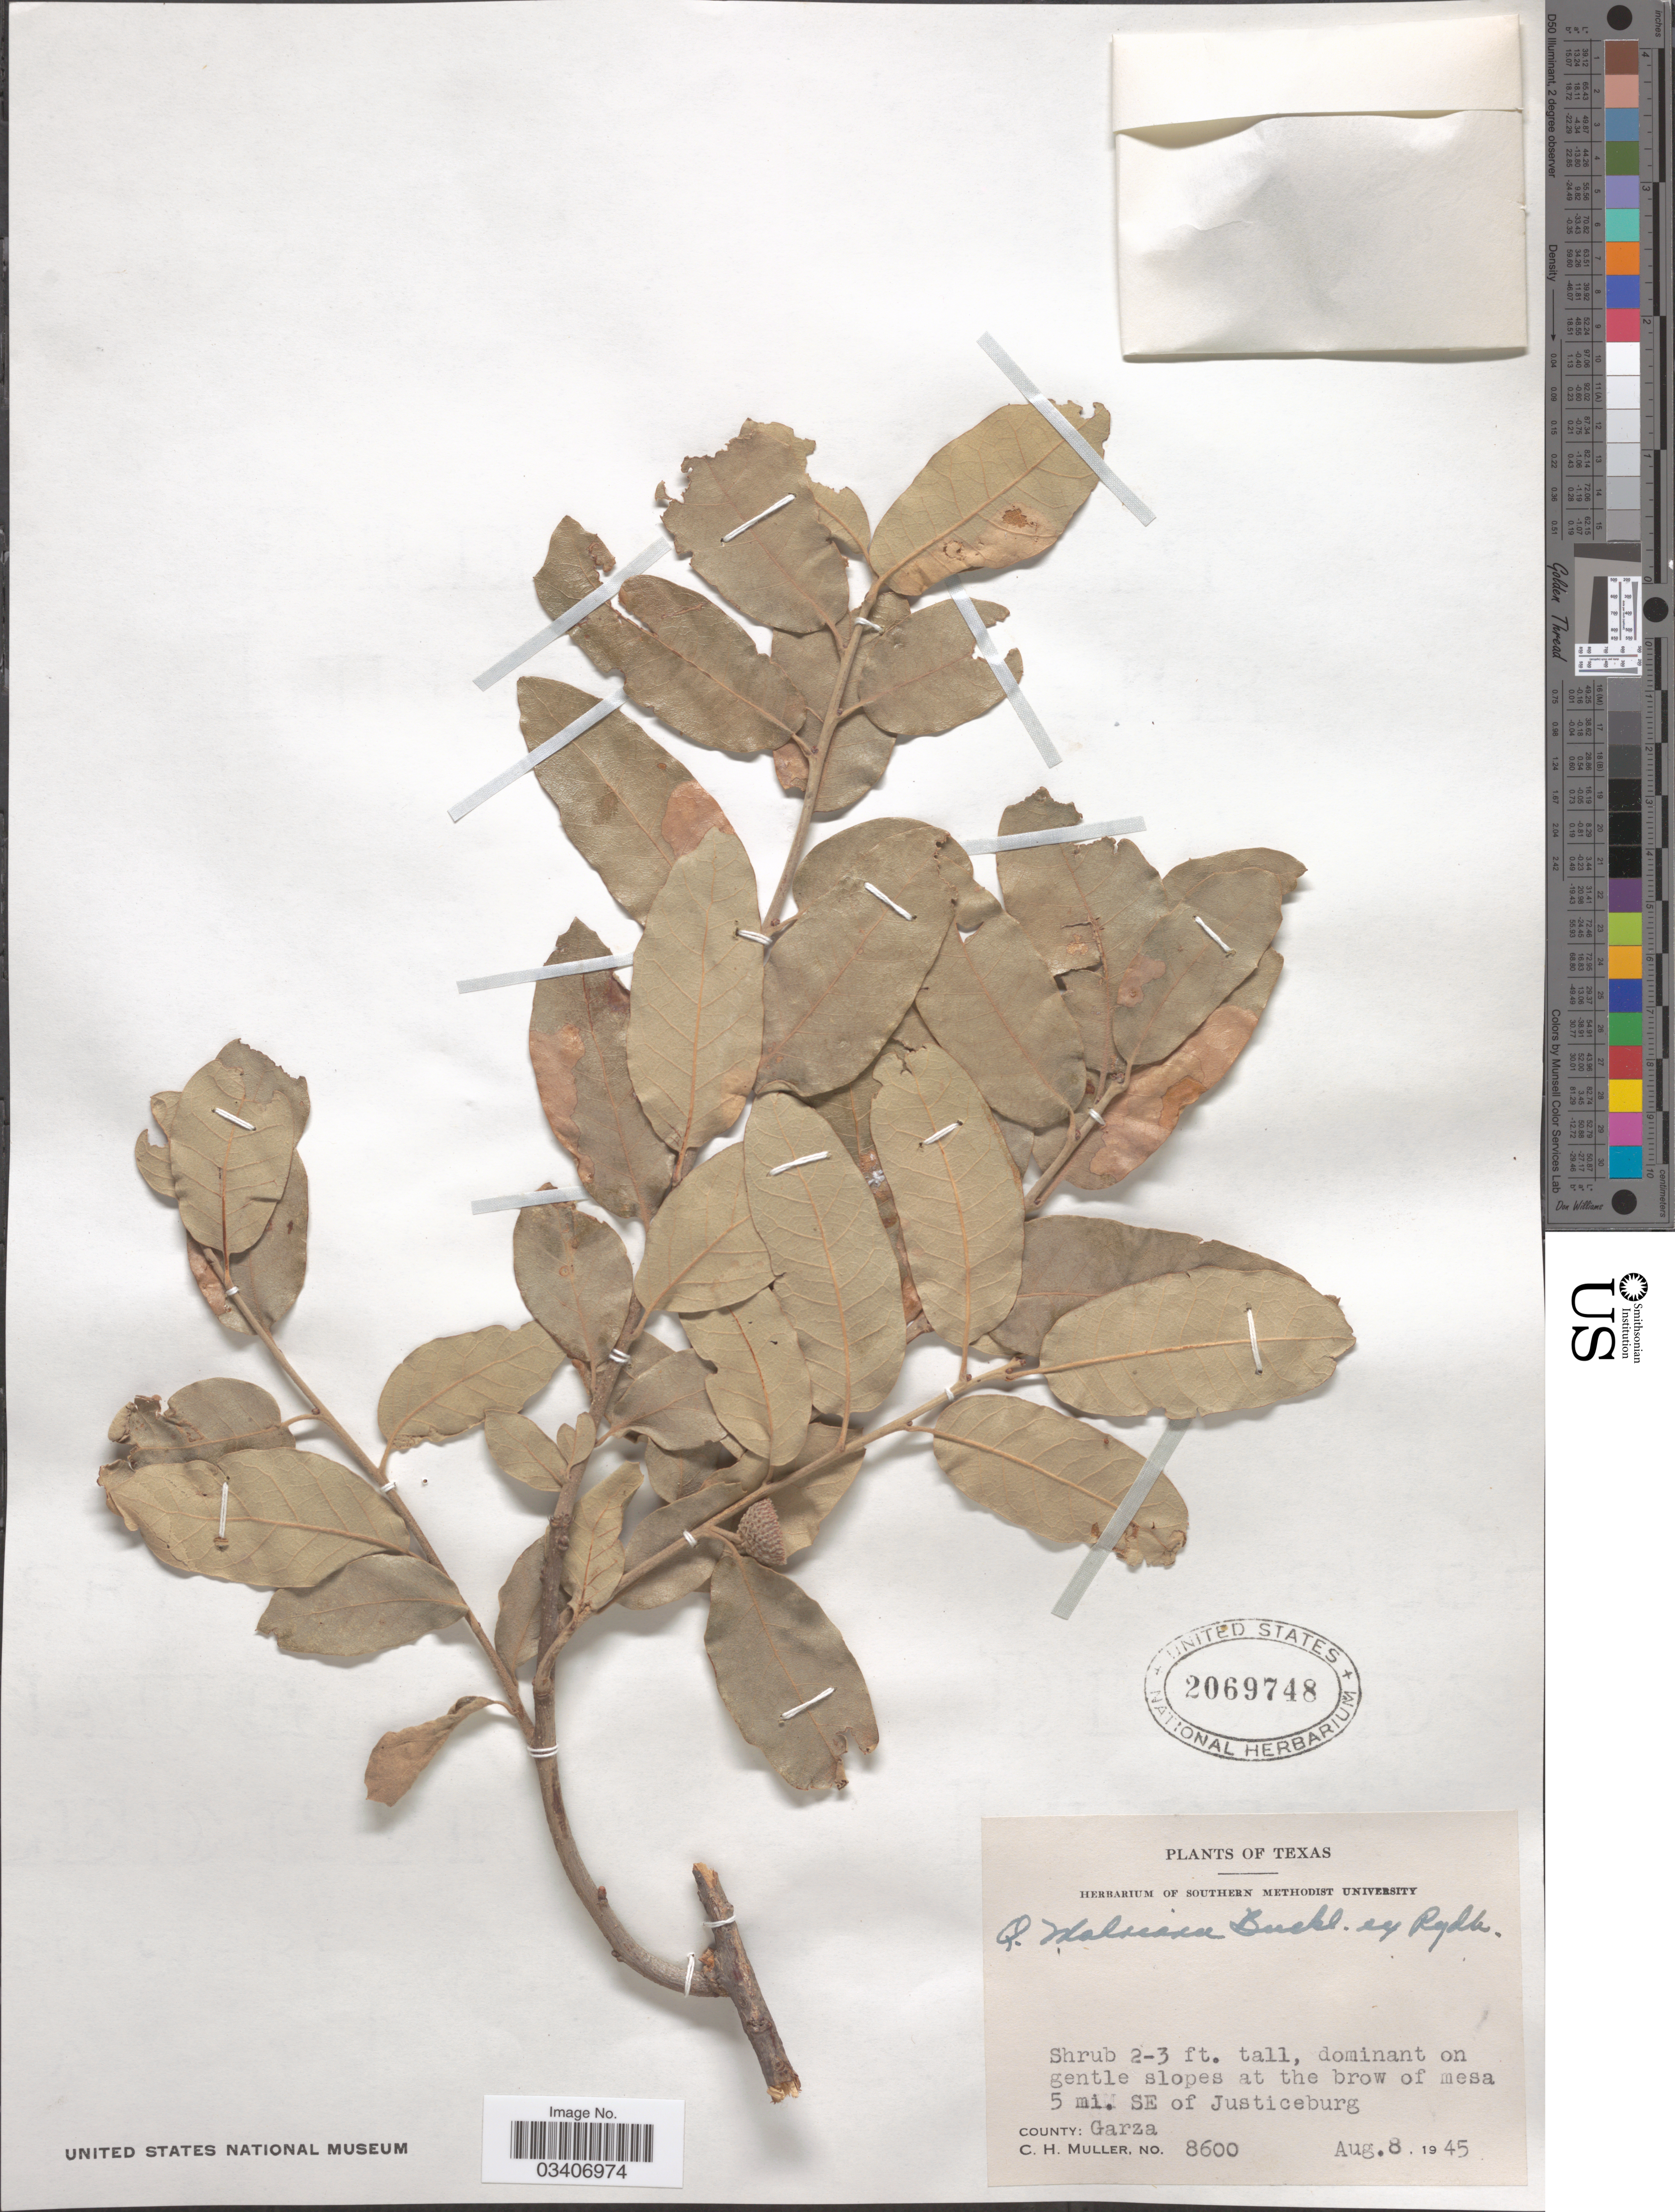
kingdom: Plantae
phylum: Tracheophyta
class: Magnoliopsida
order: Fagales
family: Fagaceae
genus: Quercus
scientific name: Quercus mohriana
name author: Buckley ex Rydb.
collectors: C. H. Mueller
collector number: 8600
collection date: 1945-08-08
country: United States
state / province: Texas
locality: Dominant on gentle slopes at the brow of mesa 5 mi. SE of Justiceburg. County: Garza.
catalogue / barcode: US 2069748